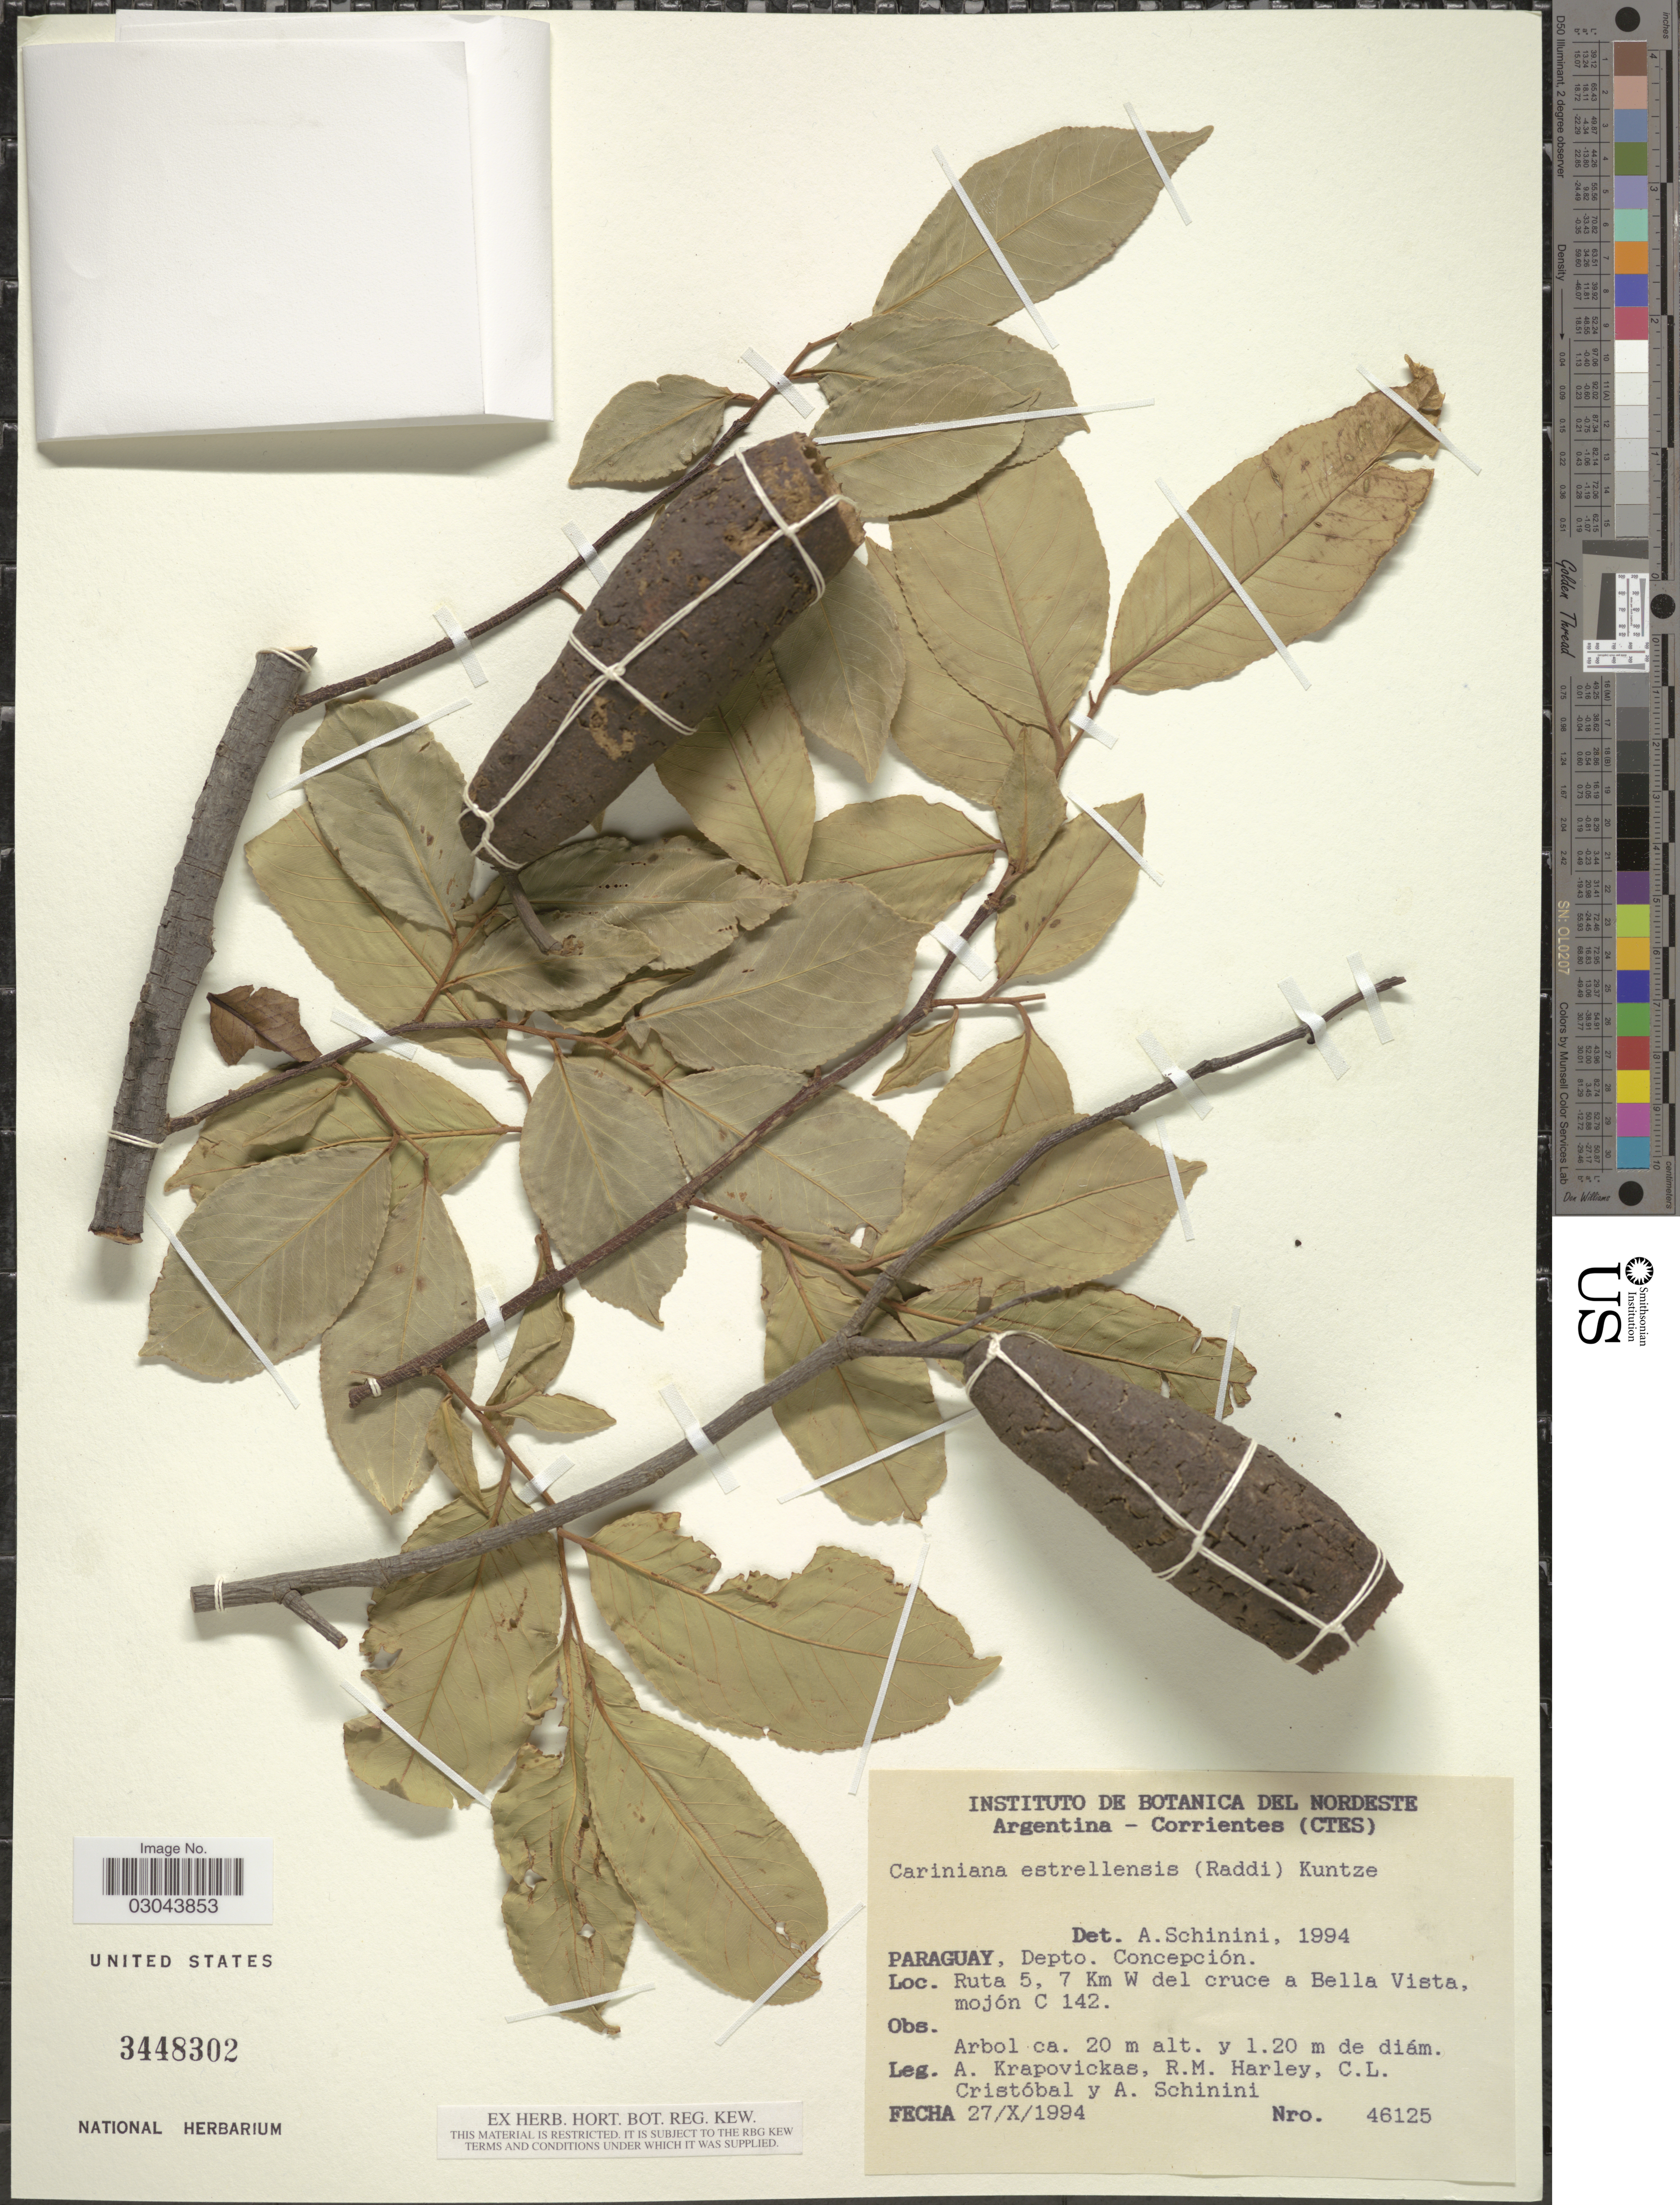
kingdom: Plantae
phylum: Tracheophyta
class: Magnoliopsida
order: Ericales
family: Lecythidaceae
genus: Cariniana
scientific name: Cariniana estrellensis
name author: (Raddi) Kuntze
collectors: A. Krapovickas, R. M. Harley, C. L. Cristóbal & A. Schinini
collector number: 46125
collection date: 1994-10-27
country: Paraguay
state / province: Concepcion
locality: Depto. Concepción. Ruta 5, 7 Km W del cruce a Bella Vista, mojón C 142.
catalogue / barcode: US 3448302